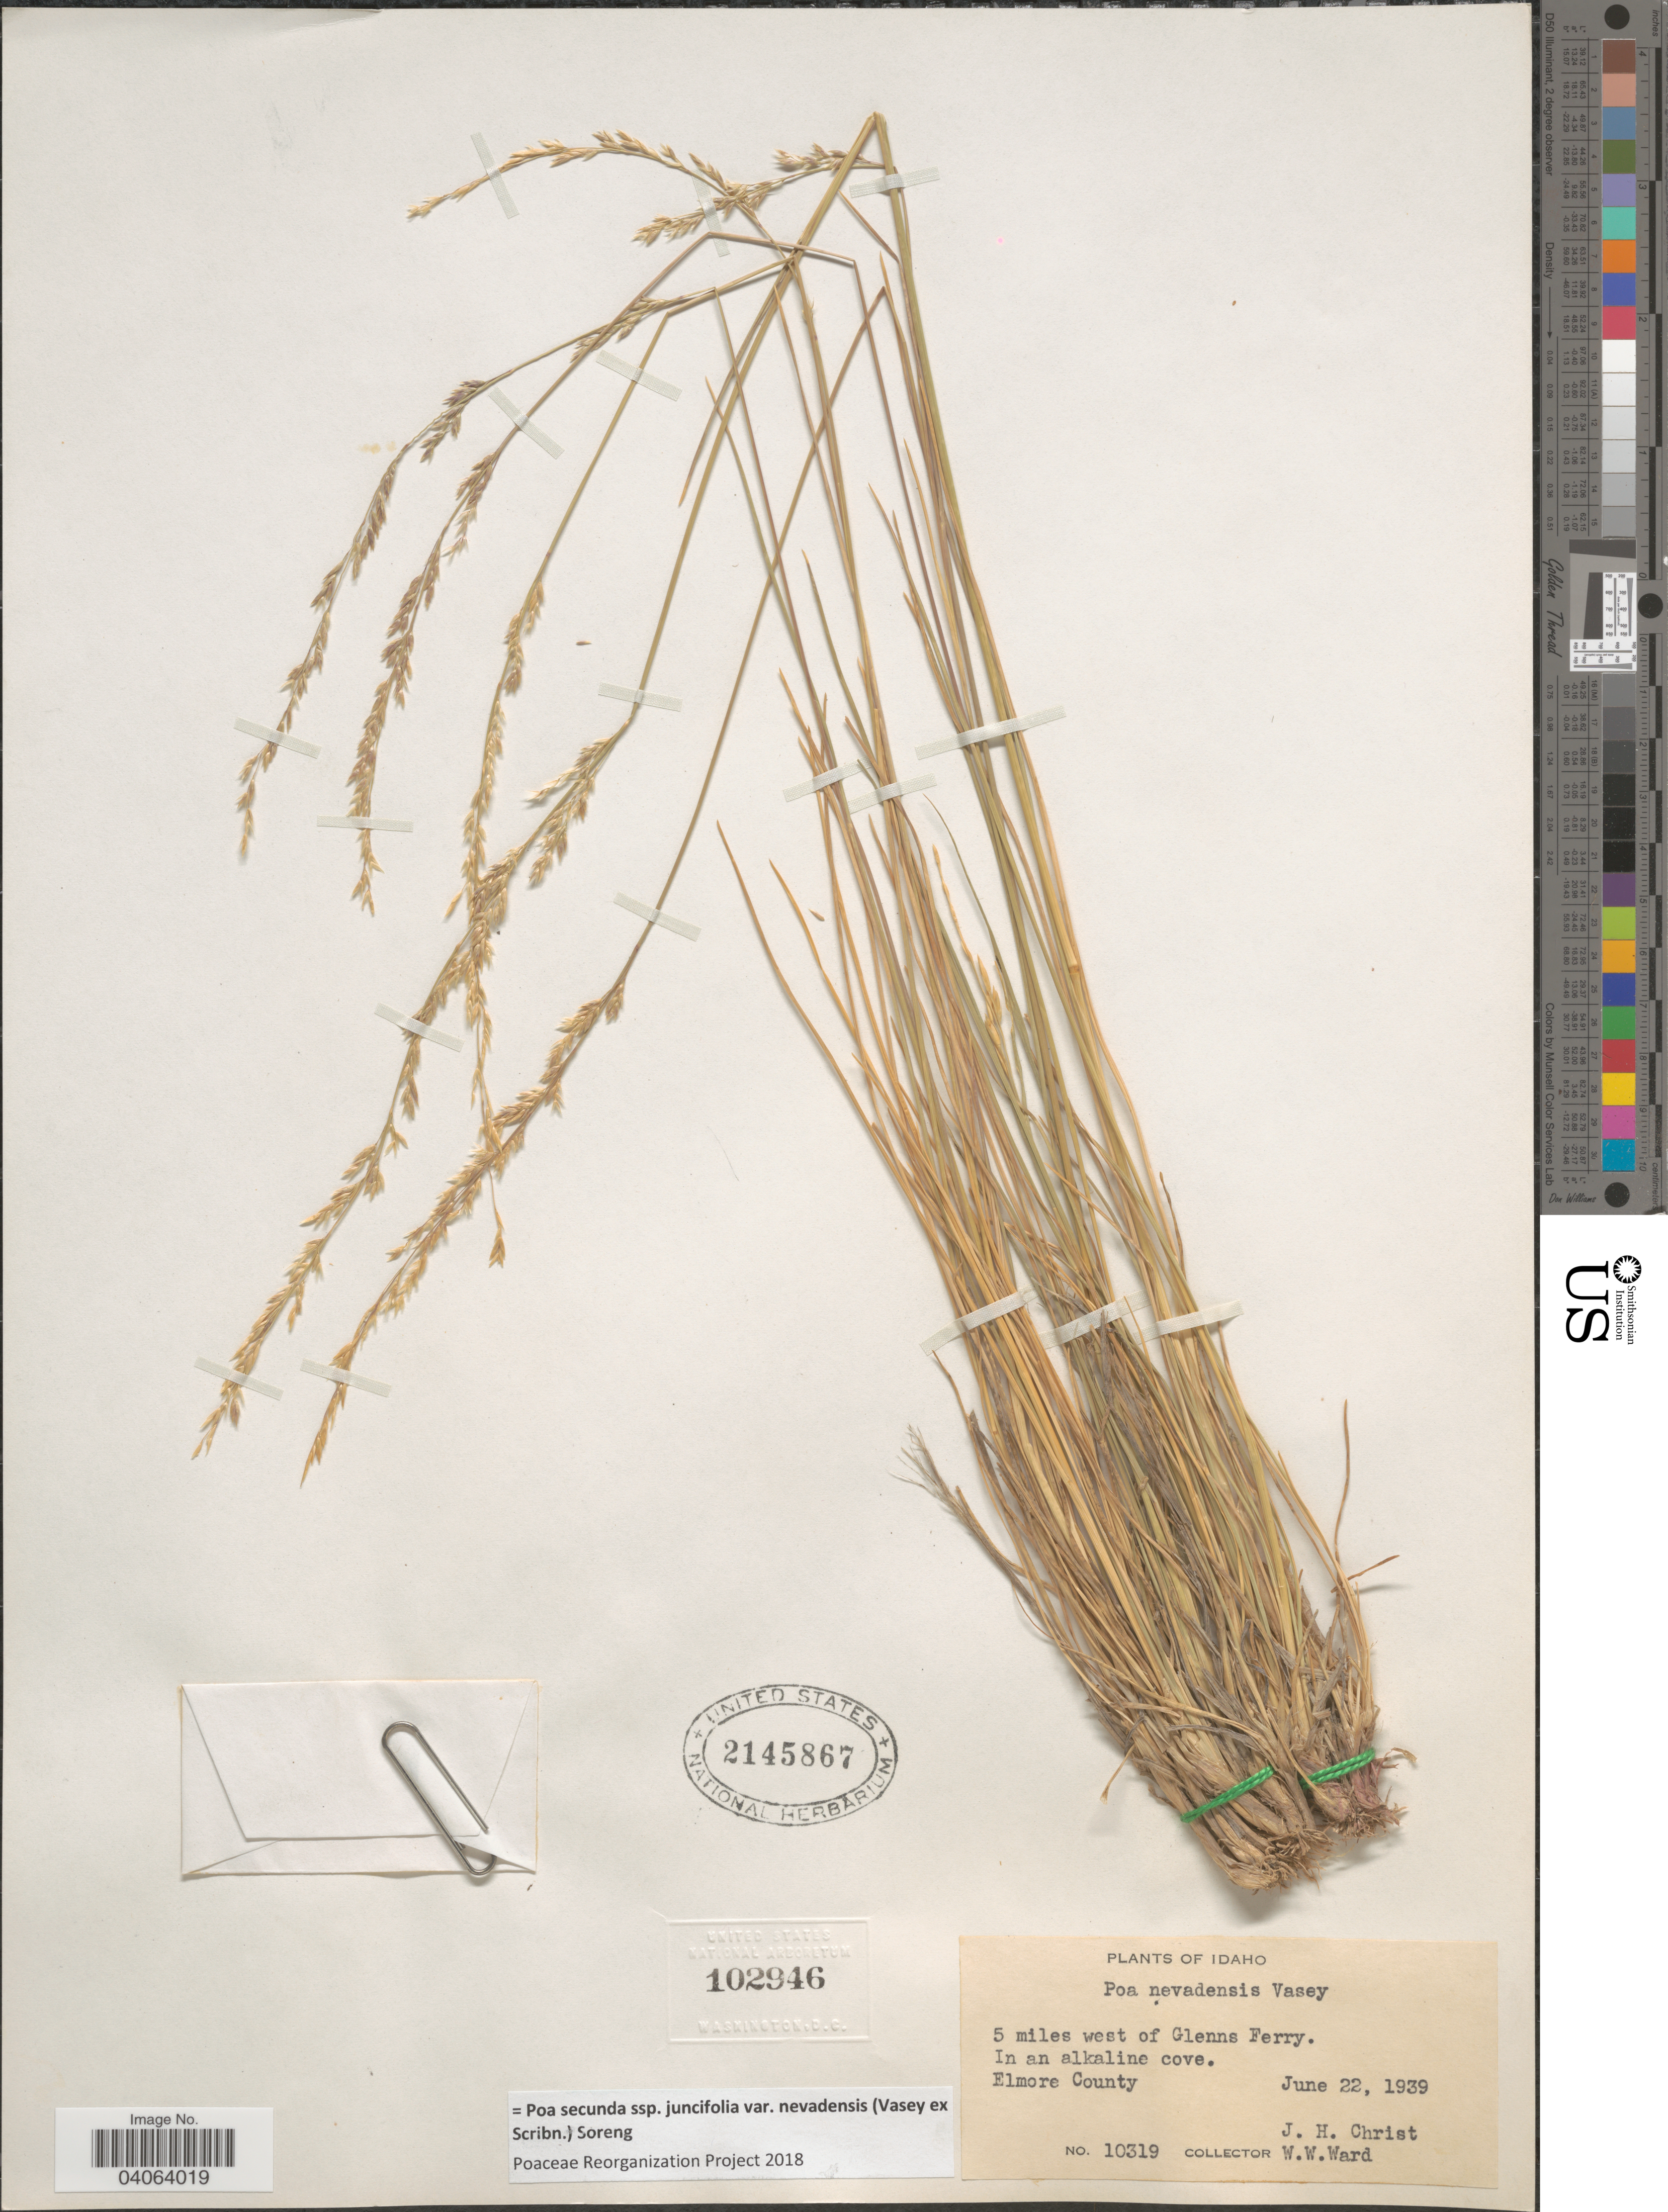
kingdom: Plantae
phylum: Tracheophyta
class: Liliopsida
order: Poales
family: Poaceae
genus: Poa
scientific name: Poa secunda subsp. juncifolia var. nevadensis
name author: (Vasey ex Scribn.) Soreng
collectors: J. H. Christ & W. Ward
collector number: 10319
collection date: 1939-06-22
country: United States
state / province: Idaho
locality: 5 miles west of Glenns Ferry. Elmore County.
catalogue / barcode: US 2145867